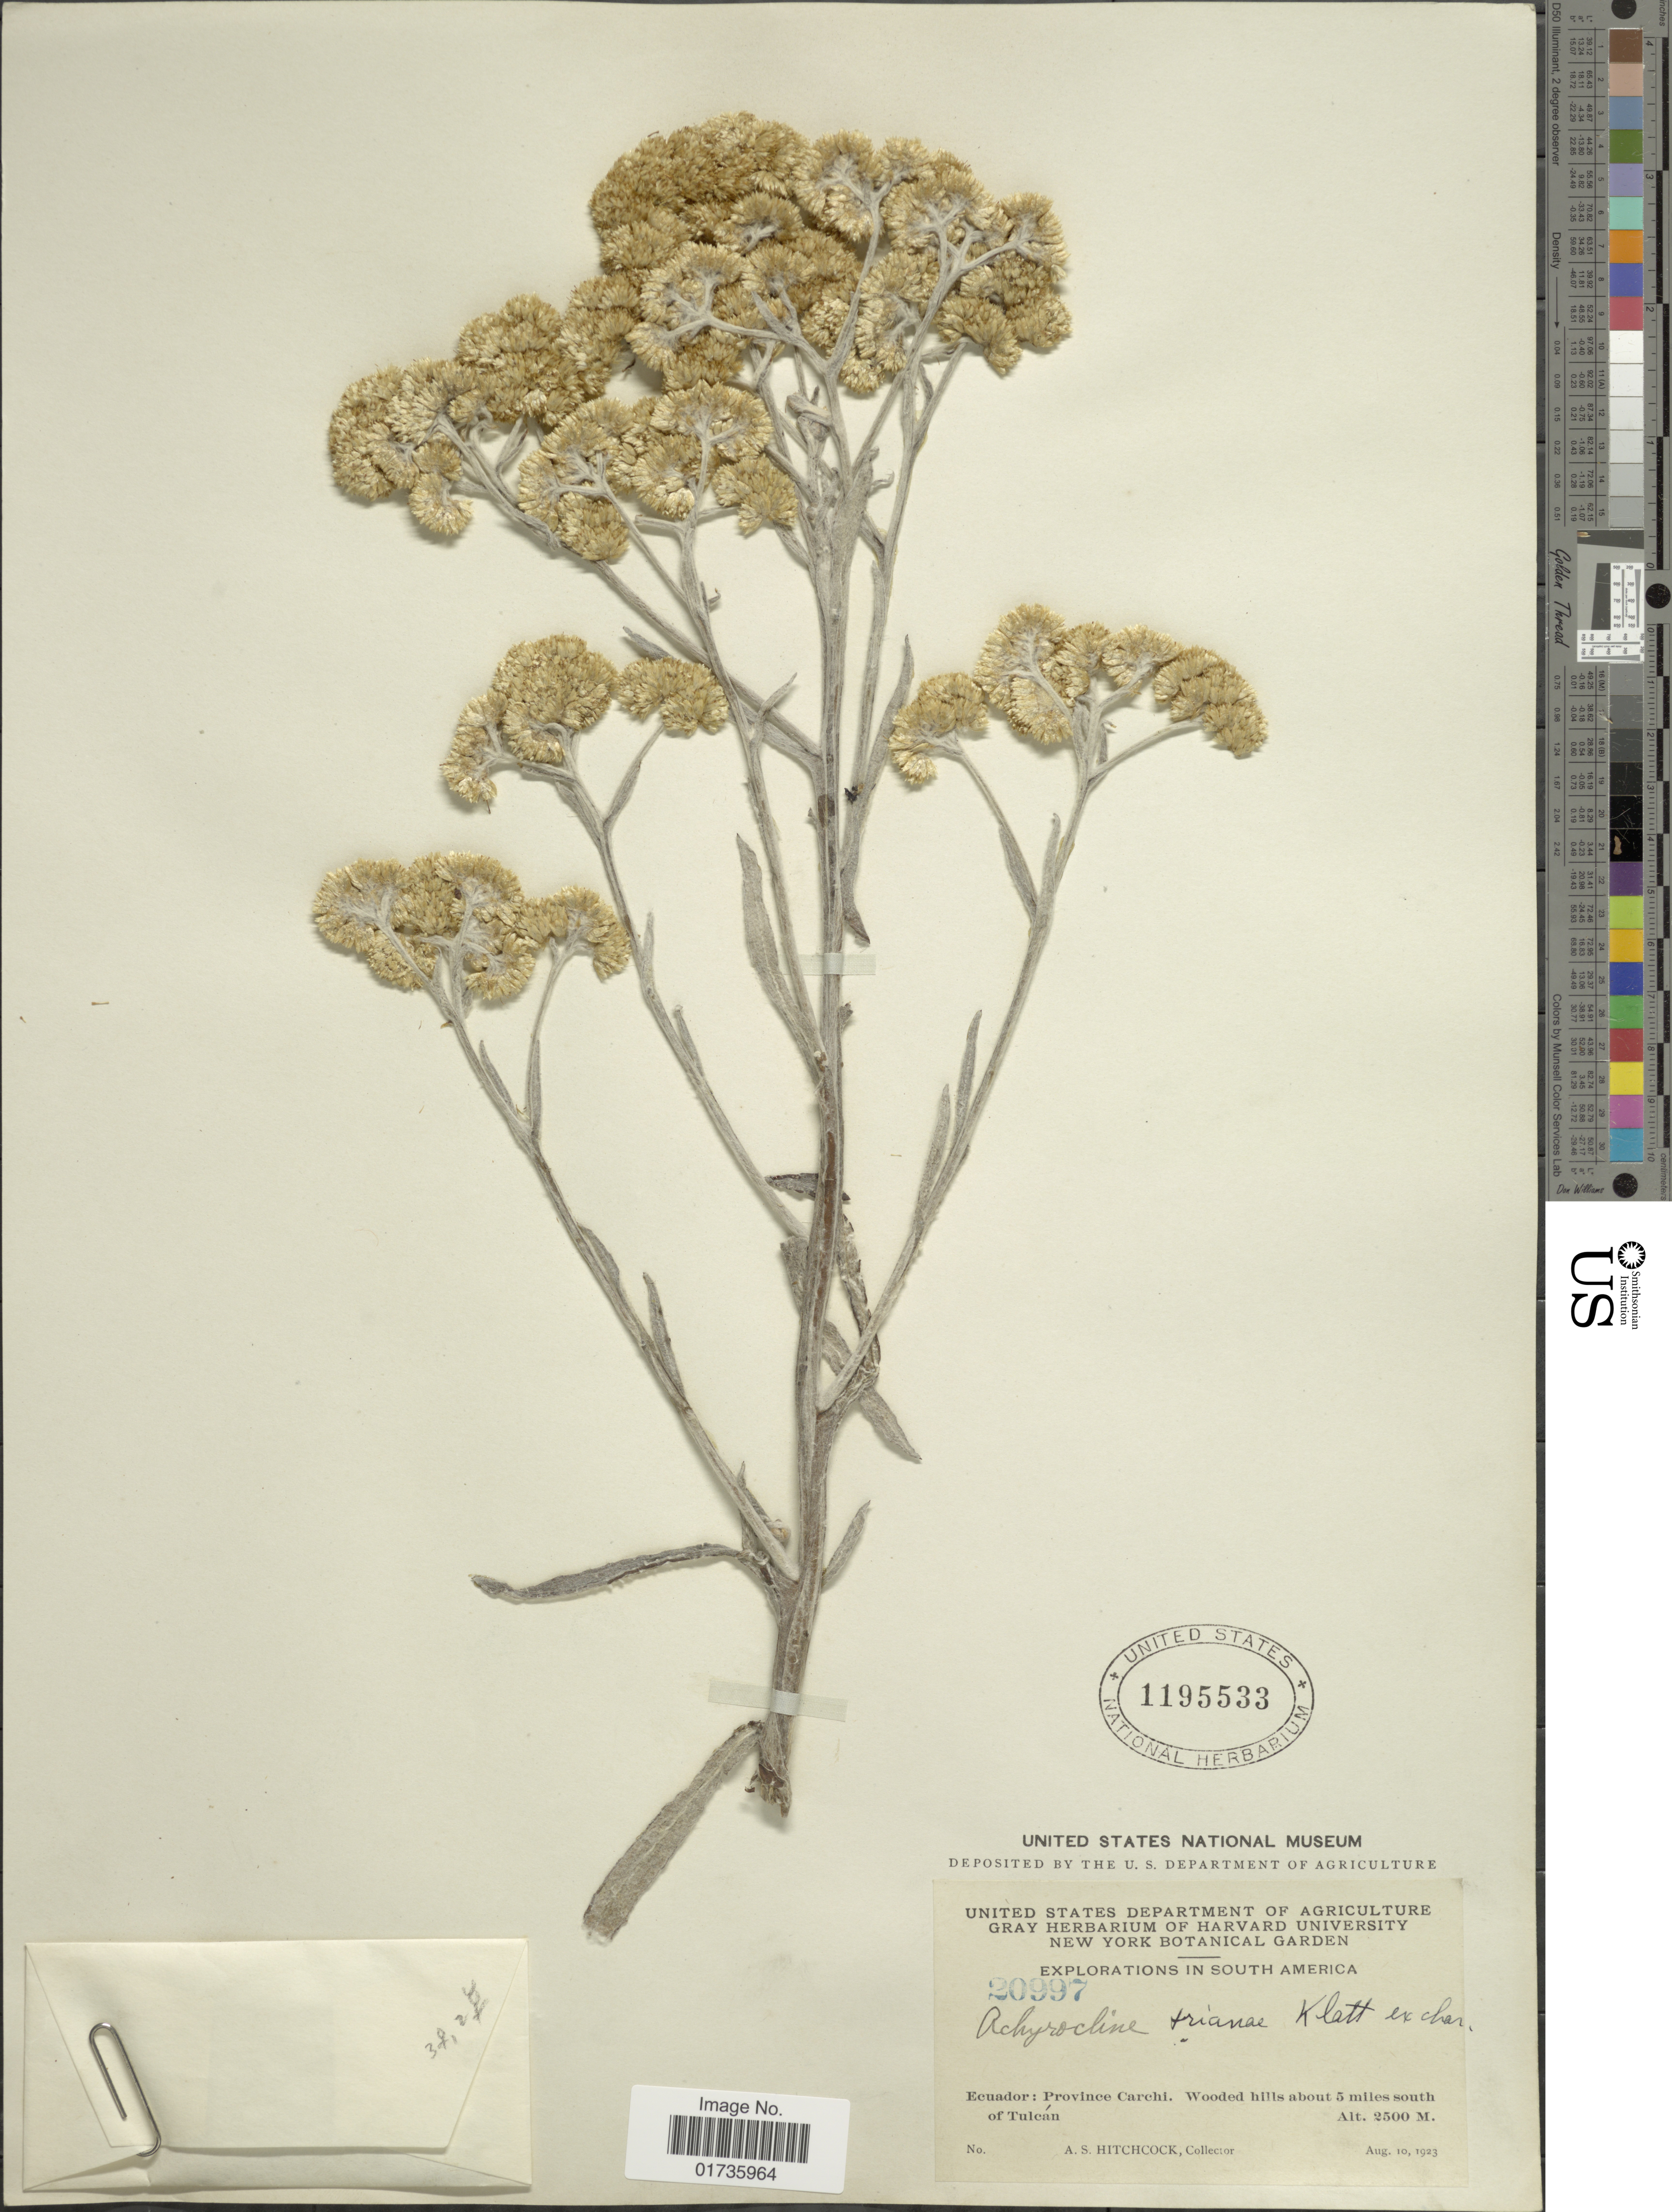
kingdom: Plantae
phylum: Tracheophyta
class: Magnoliopsida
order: Asterales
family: Asteraceae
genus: Achyrocline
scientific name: Achyrocline trianae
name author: Klatt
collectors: A. S. Hitchcock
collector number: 20997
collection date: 1923-08-10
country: Ecuador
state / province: Carchi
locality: Wooded hills about 5 miles south of Tulcán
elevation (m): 2500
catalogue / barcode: US 1195533